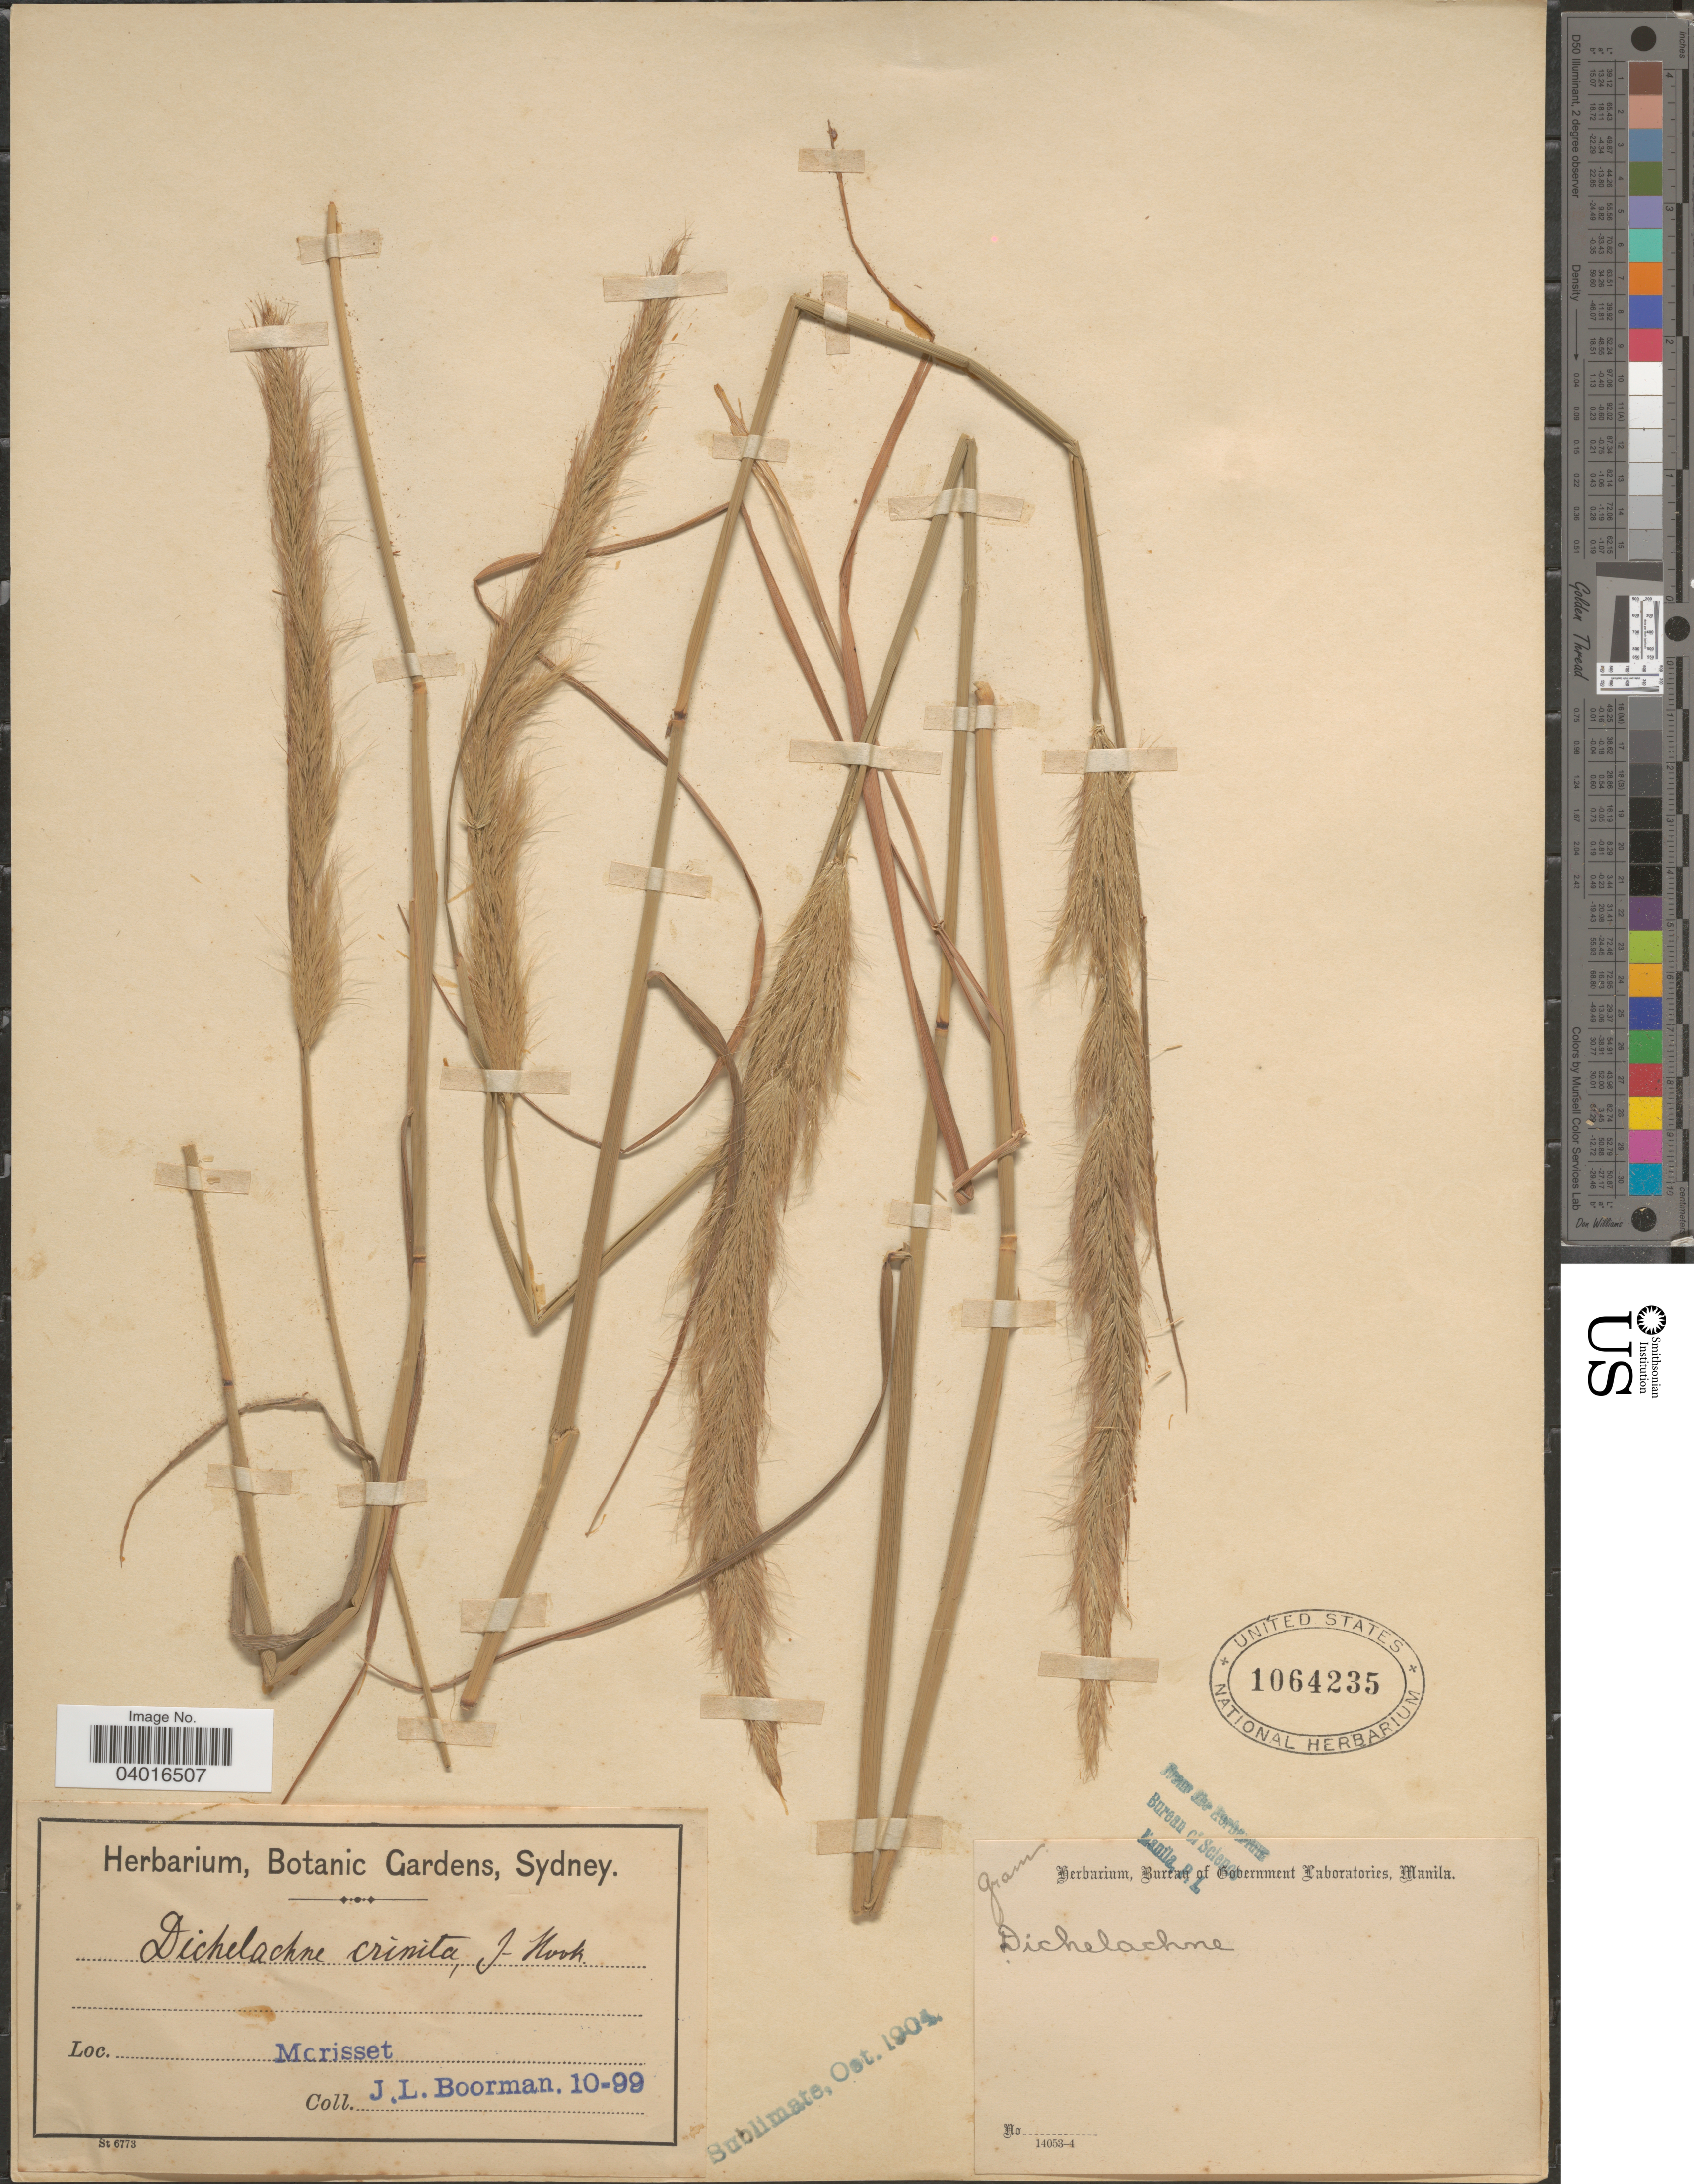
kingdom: Plantae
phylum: Tracheophyta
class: Liliopsida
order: Poales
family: Poaceae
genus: Dichelachne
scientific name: Dichelachne crinita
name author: Hook. f.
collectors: J. Boorman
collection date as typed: Transcribed d/m/y: /10/99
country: Australia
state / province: New South Wales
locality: Morisset.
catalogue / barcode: US 1064235